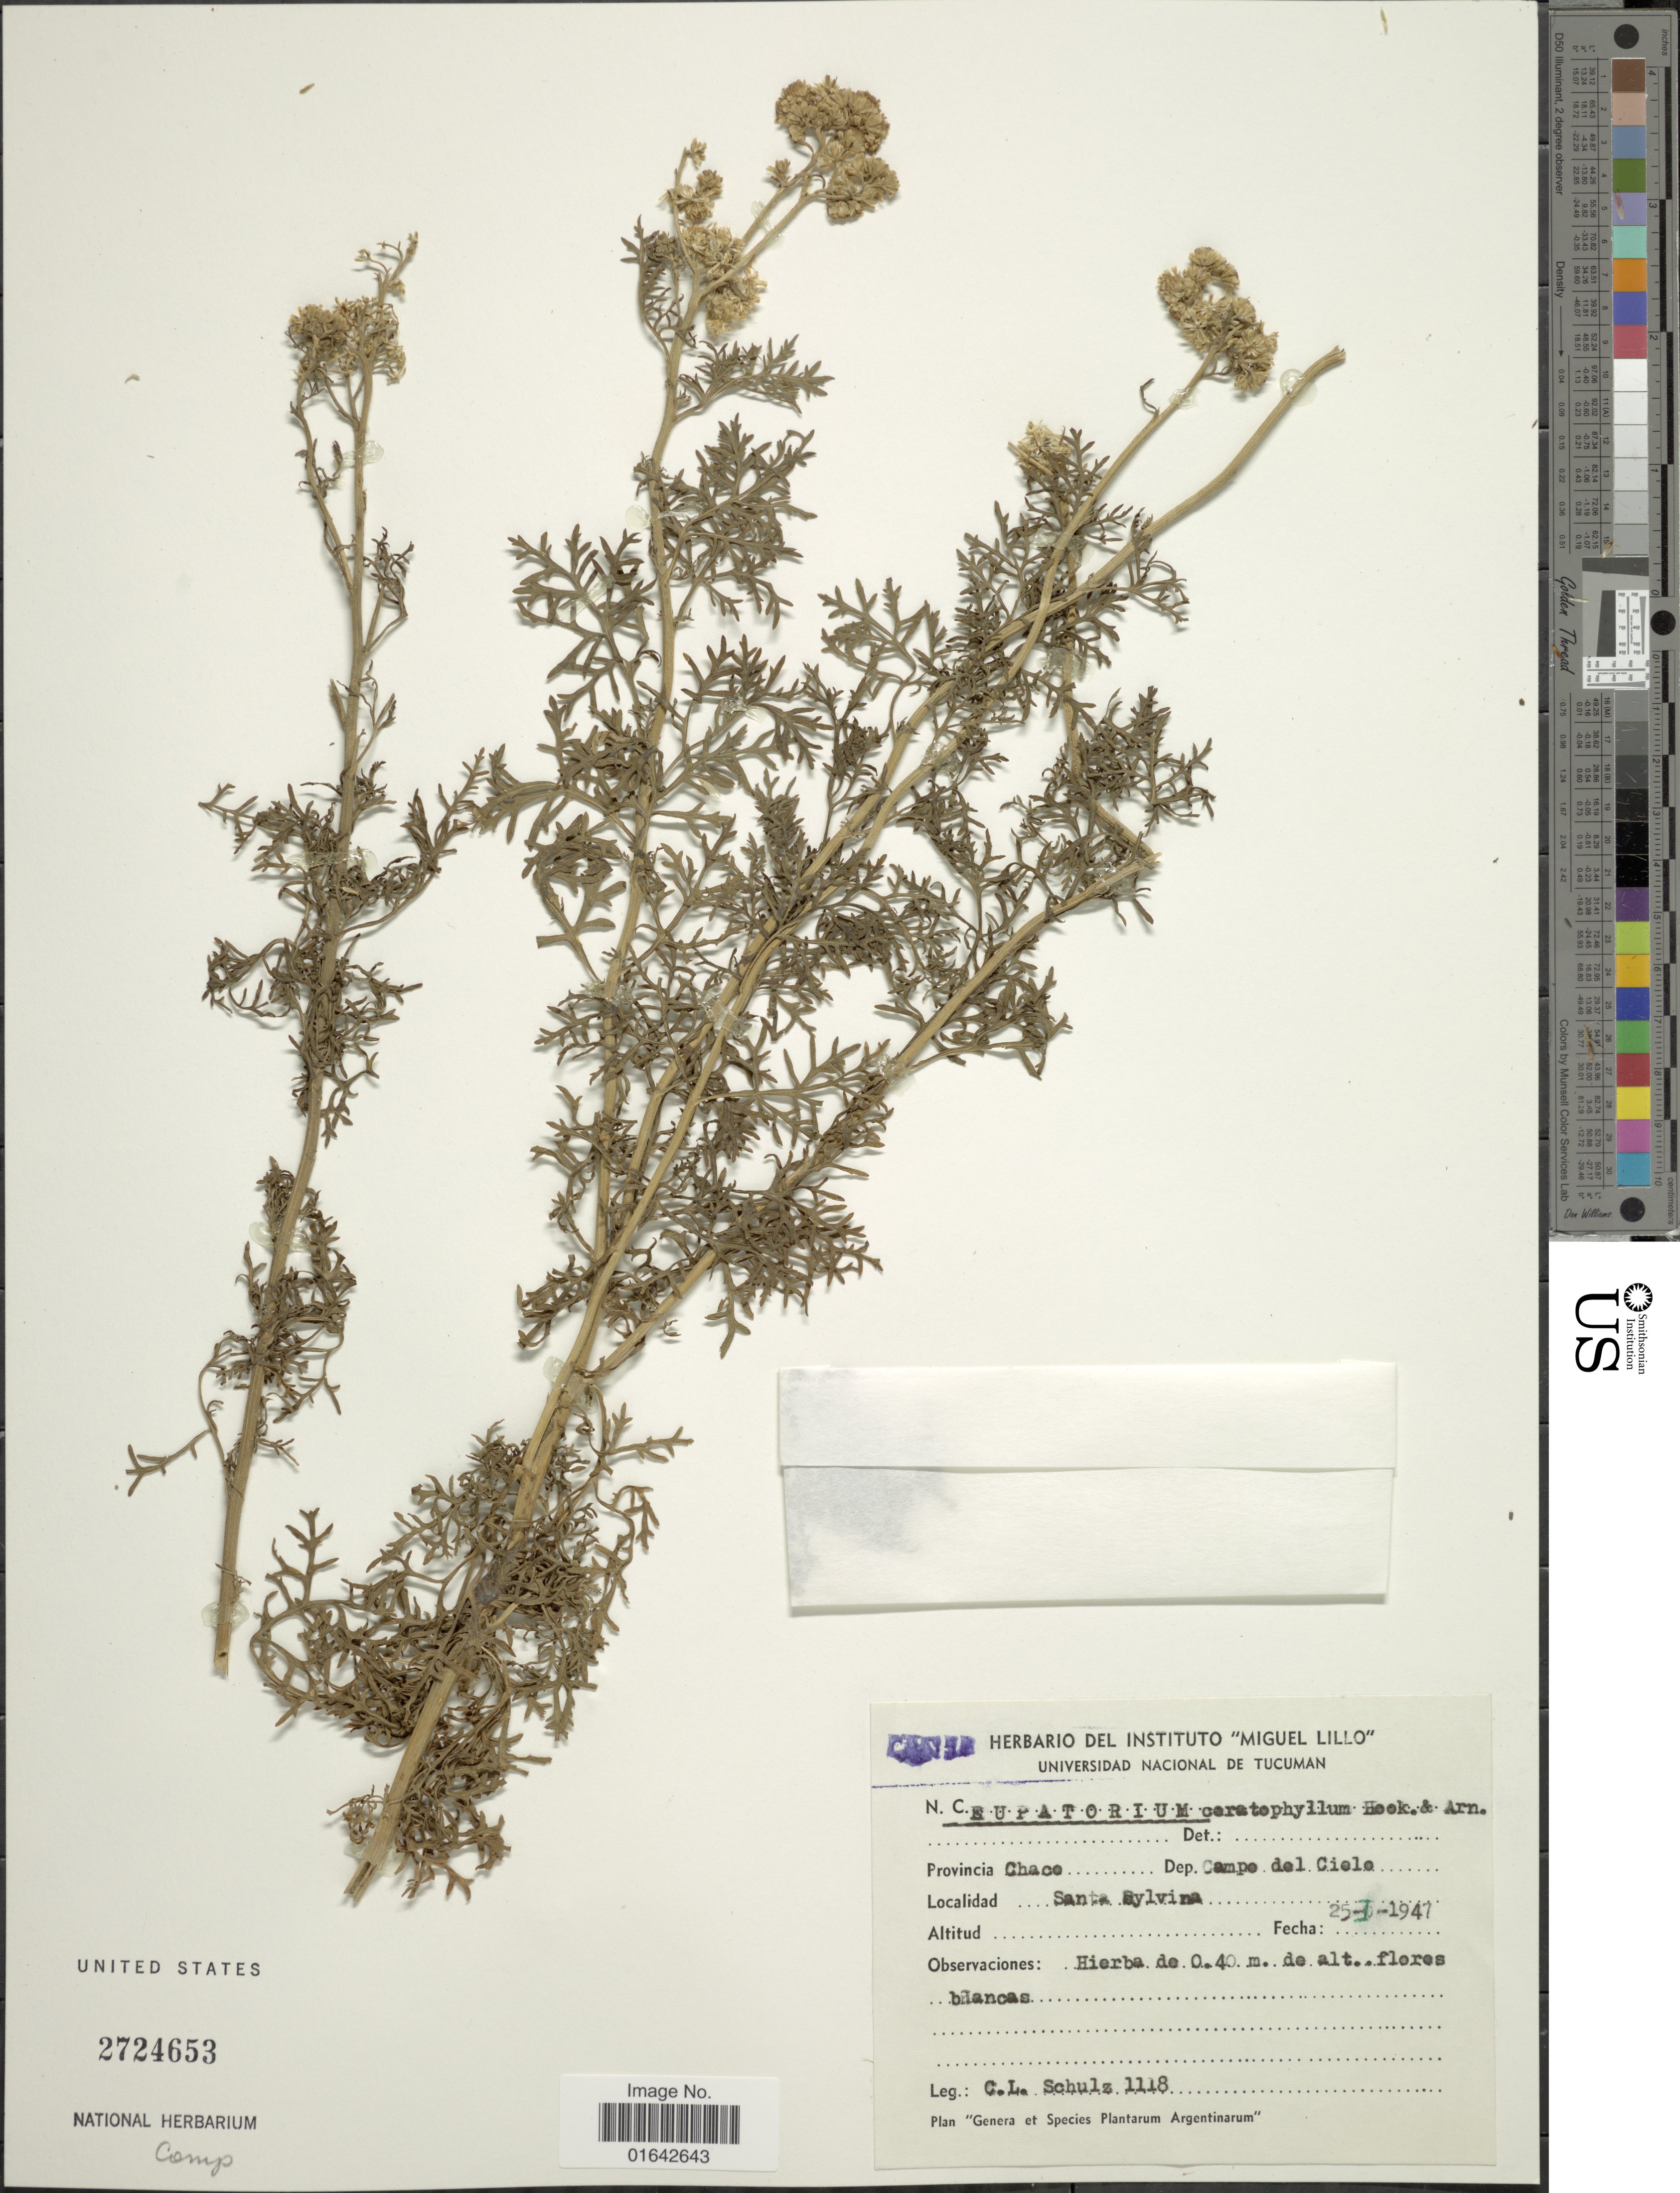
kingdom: Plantae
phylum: Tracheophyta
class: Magnoliopsida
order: Asterales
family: Asteraceae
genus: Gyptis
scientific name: Gyptis pinnatifida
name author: Cass.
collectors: C. L. Schulz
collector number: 1118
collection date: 1947-01-25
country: Argentina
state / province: Chaco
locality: Provincia Chaco, Dep. Campo del Cielo, Santa Sylvina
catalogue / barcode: US 2724653